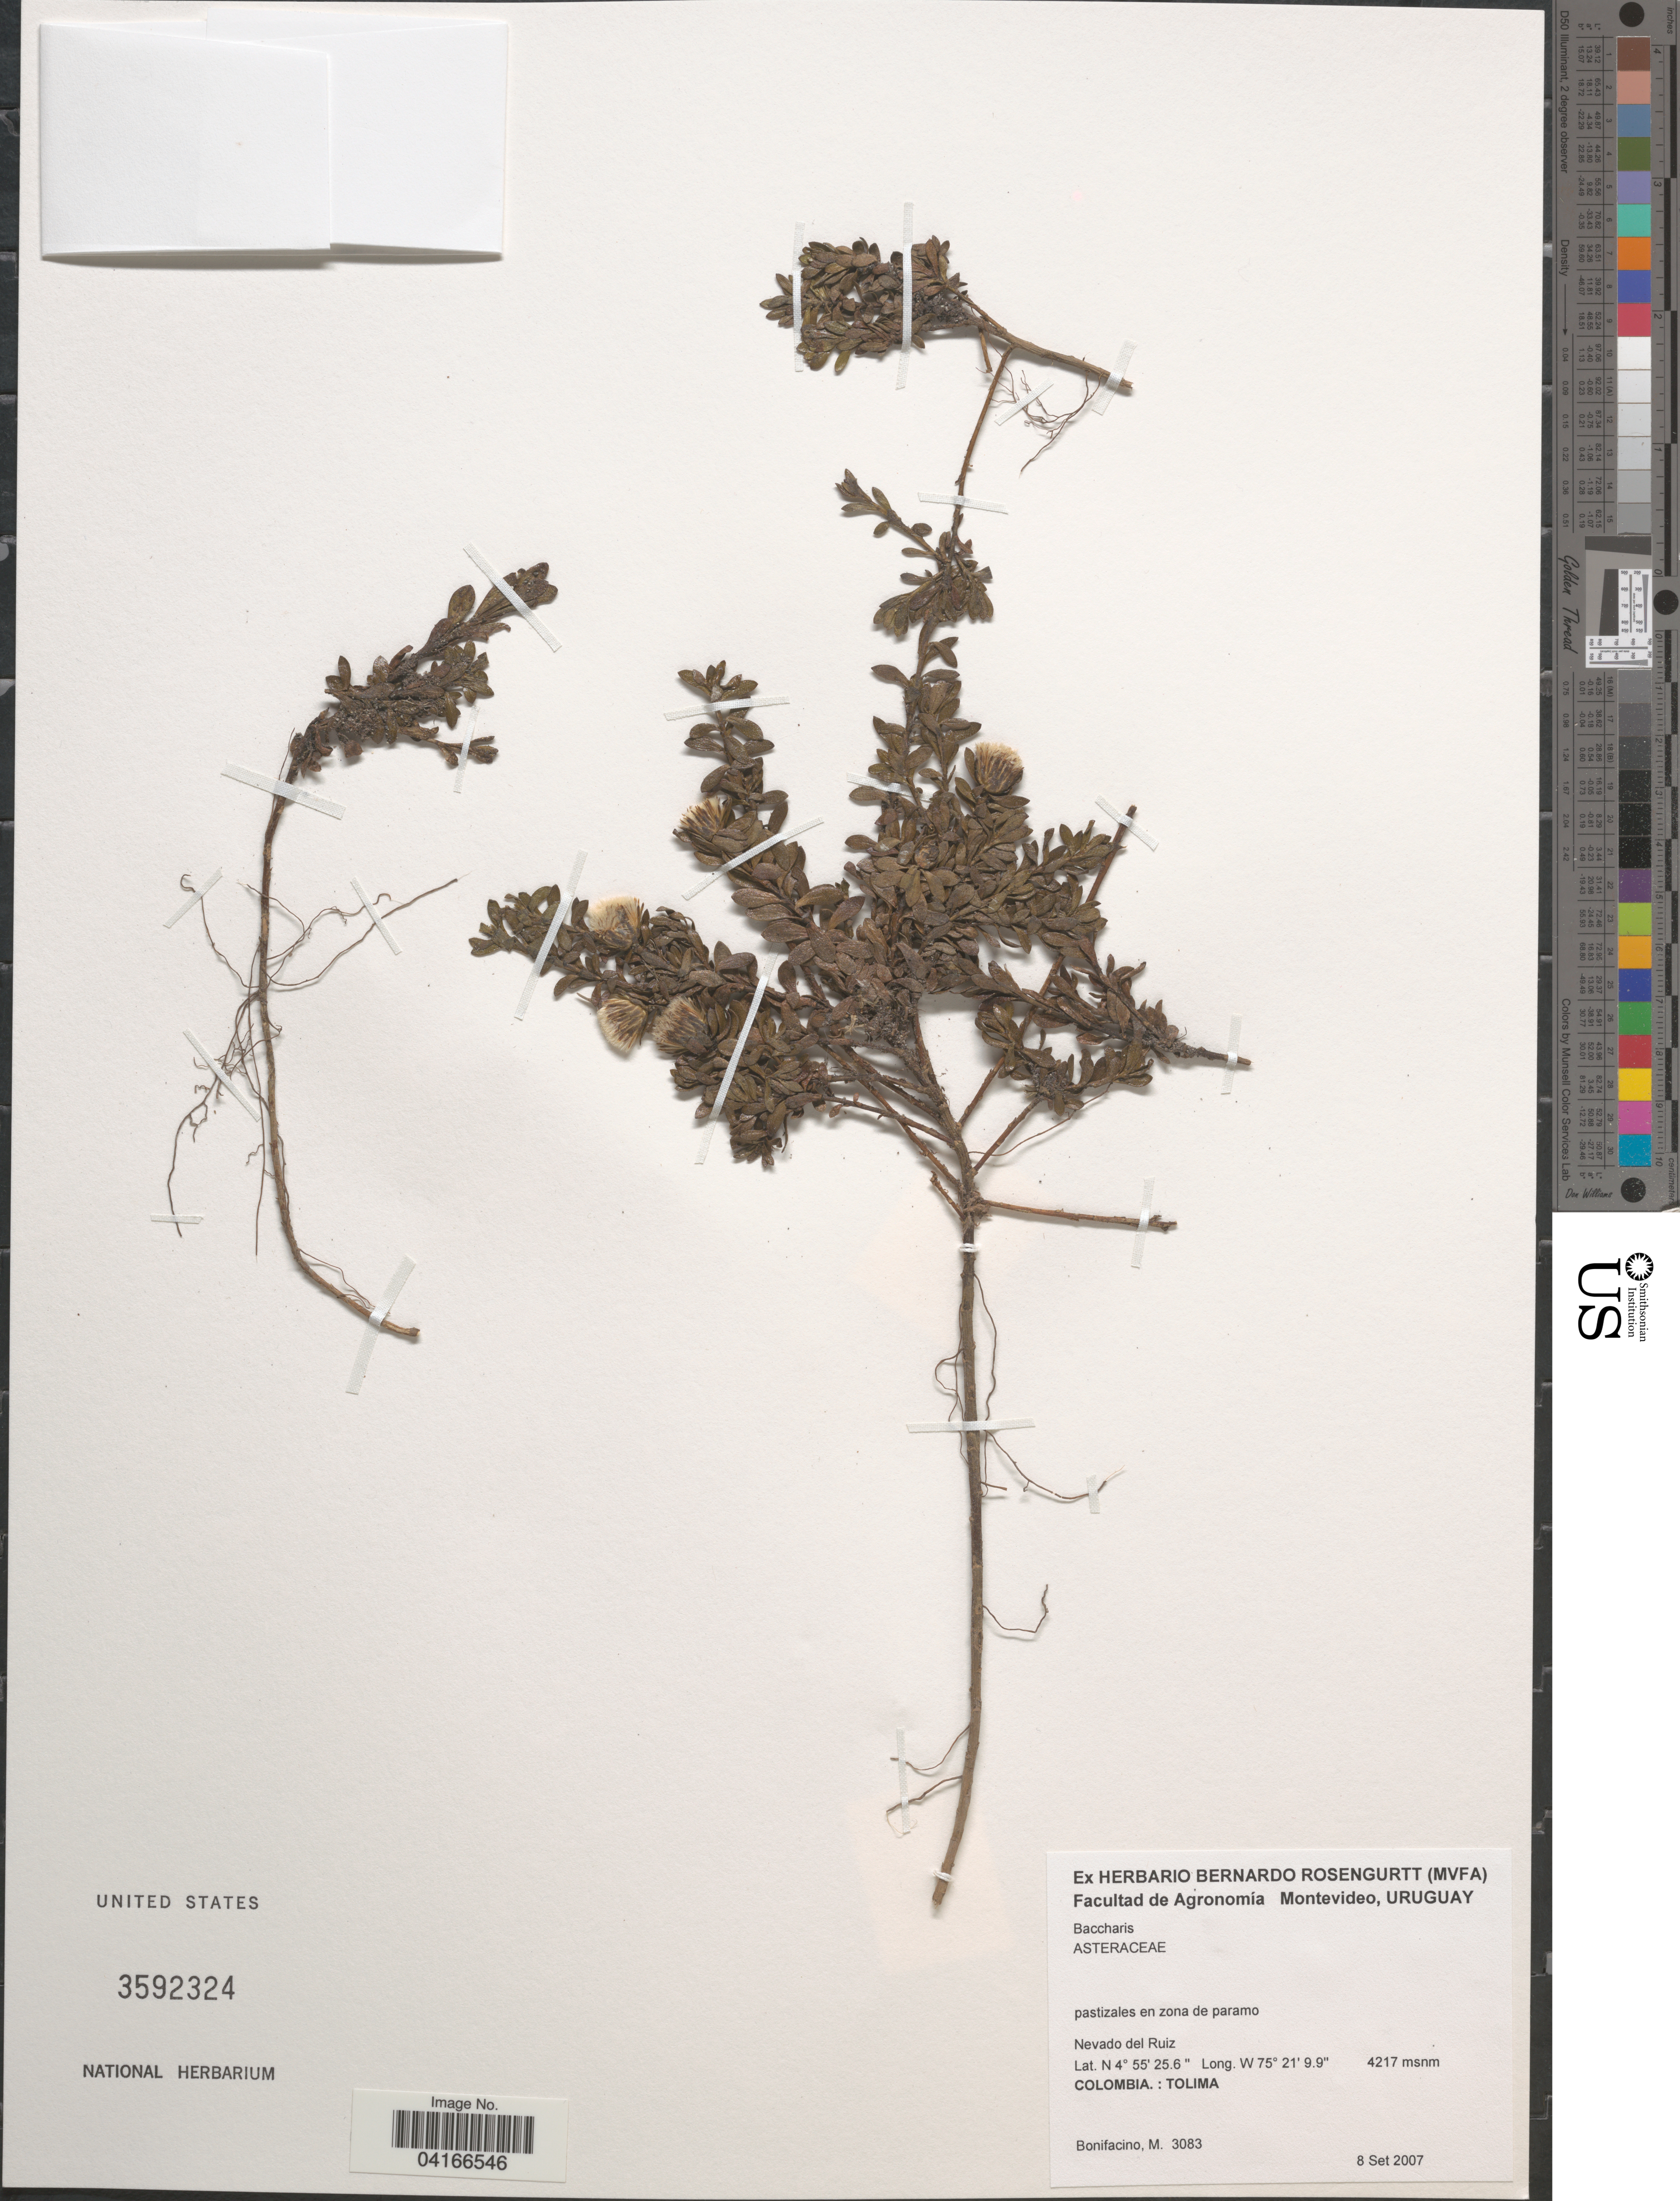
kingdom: Plantae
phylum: Tracheophyta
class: Magnoliopsida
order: Asterales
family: Asteraceae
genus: Baccharis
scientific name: Baccharis sp.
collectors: M. Bonifacino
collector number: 3083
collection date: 2007-09-08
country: Colombia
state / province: Tolima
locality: Nevado del Ruiz.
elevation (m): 4217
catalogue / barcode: US 3592324